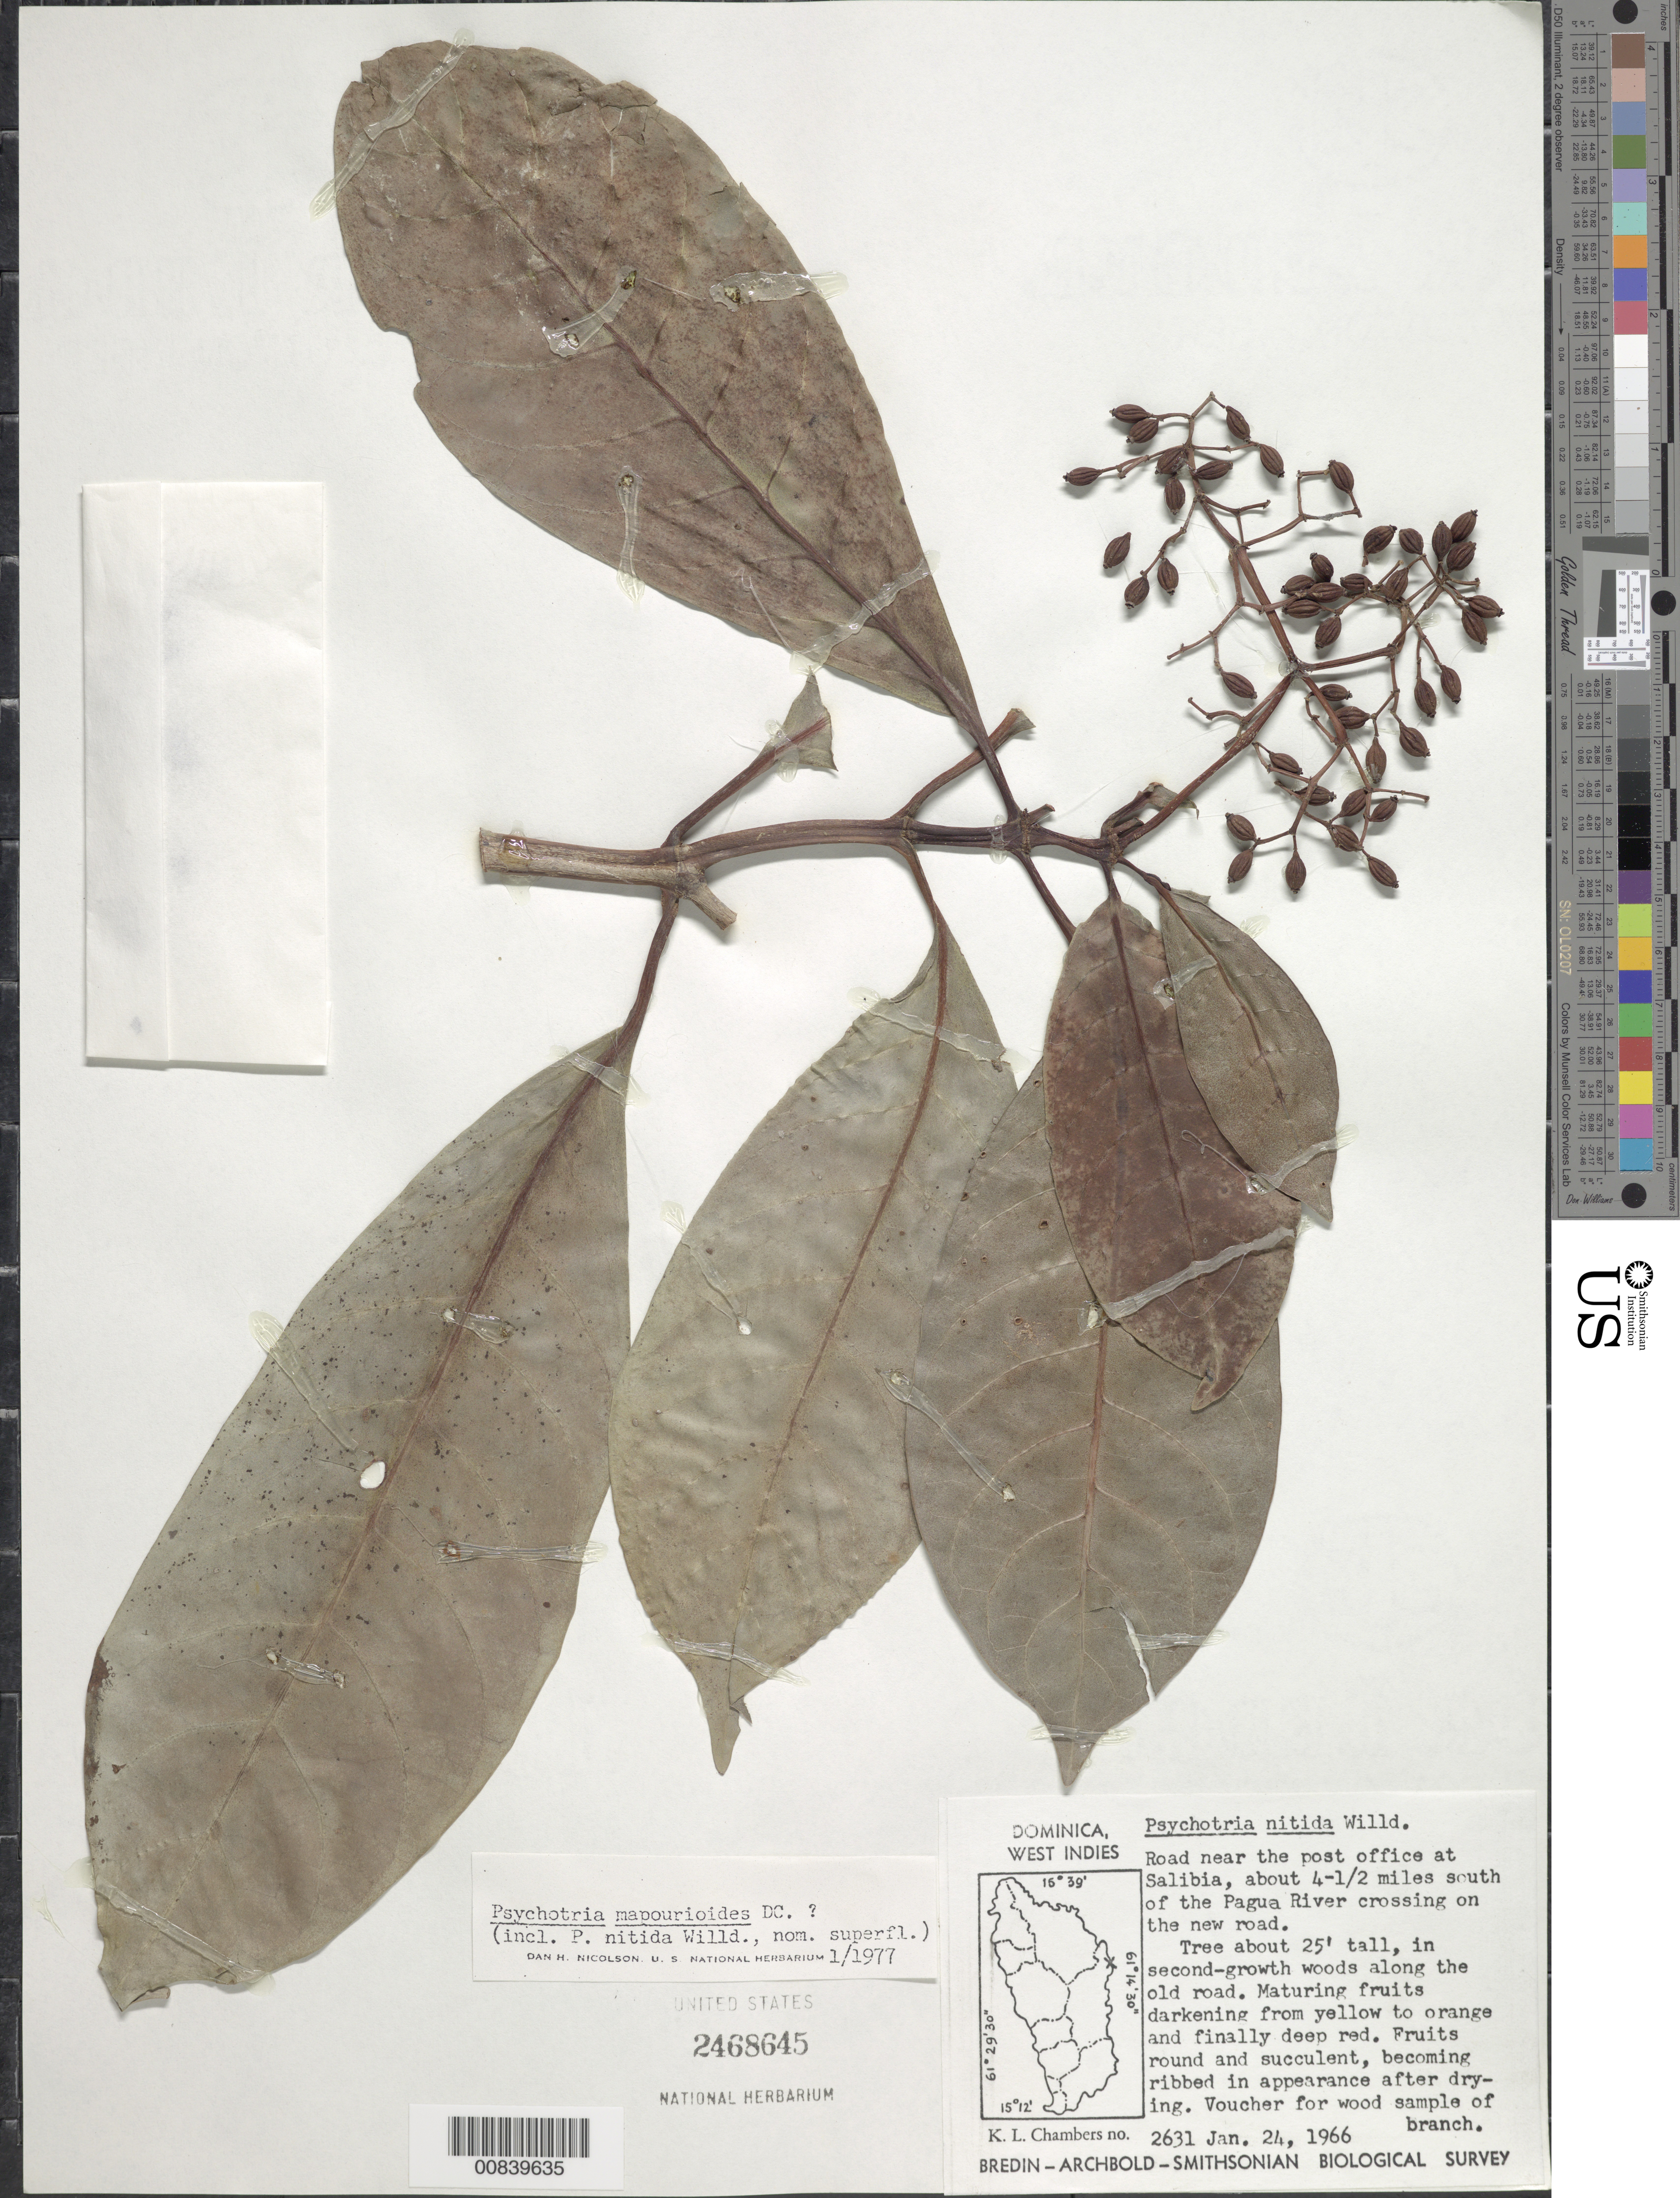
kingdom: Plantae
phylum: Tracheophyta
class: Magnoliopsida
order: Gentianales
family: Rubiaceae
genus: Psychotria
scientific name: Psychotria mapourioides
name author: DC.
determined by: Nicolson, Dan H.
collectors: K. L. Chambers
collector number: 2631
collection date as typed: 24 Jan 1966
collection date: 1966-01-24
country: Dominica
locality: Road near the post office at Salibia, about 4.5 miles south of the Pagua River crossing, on the new road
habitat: In second-growth woods along the old road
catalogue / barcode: US 2468645